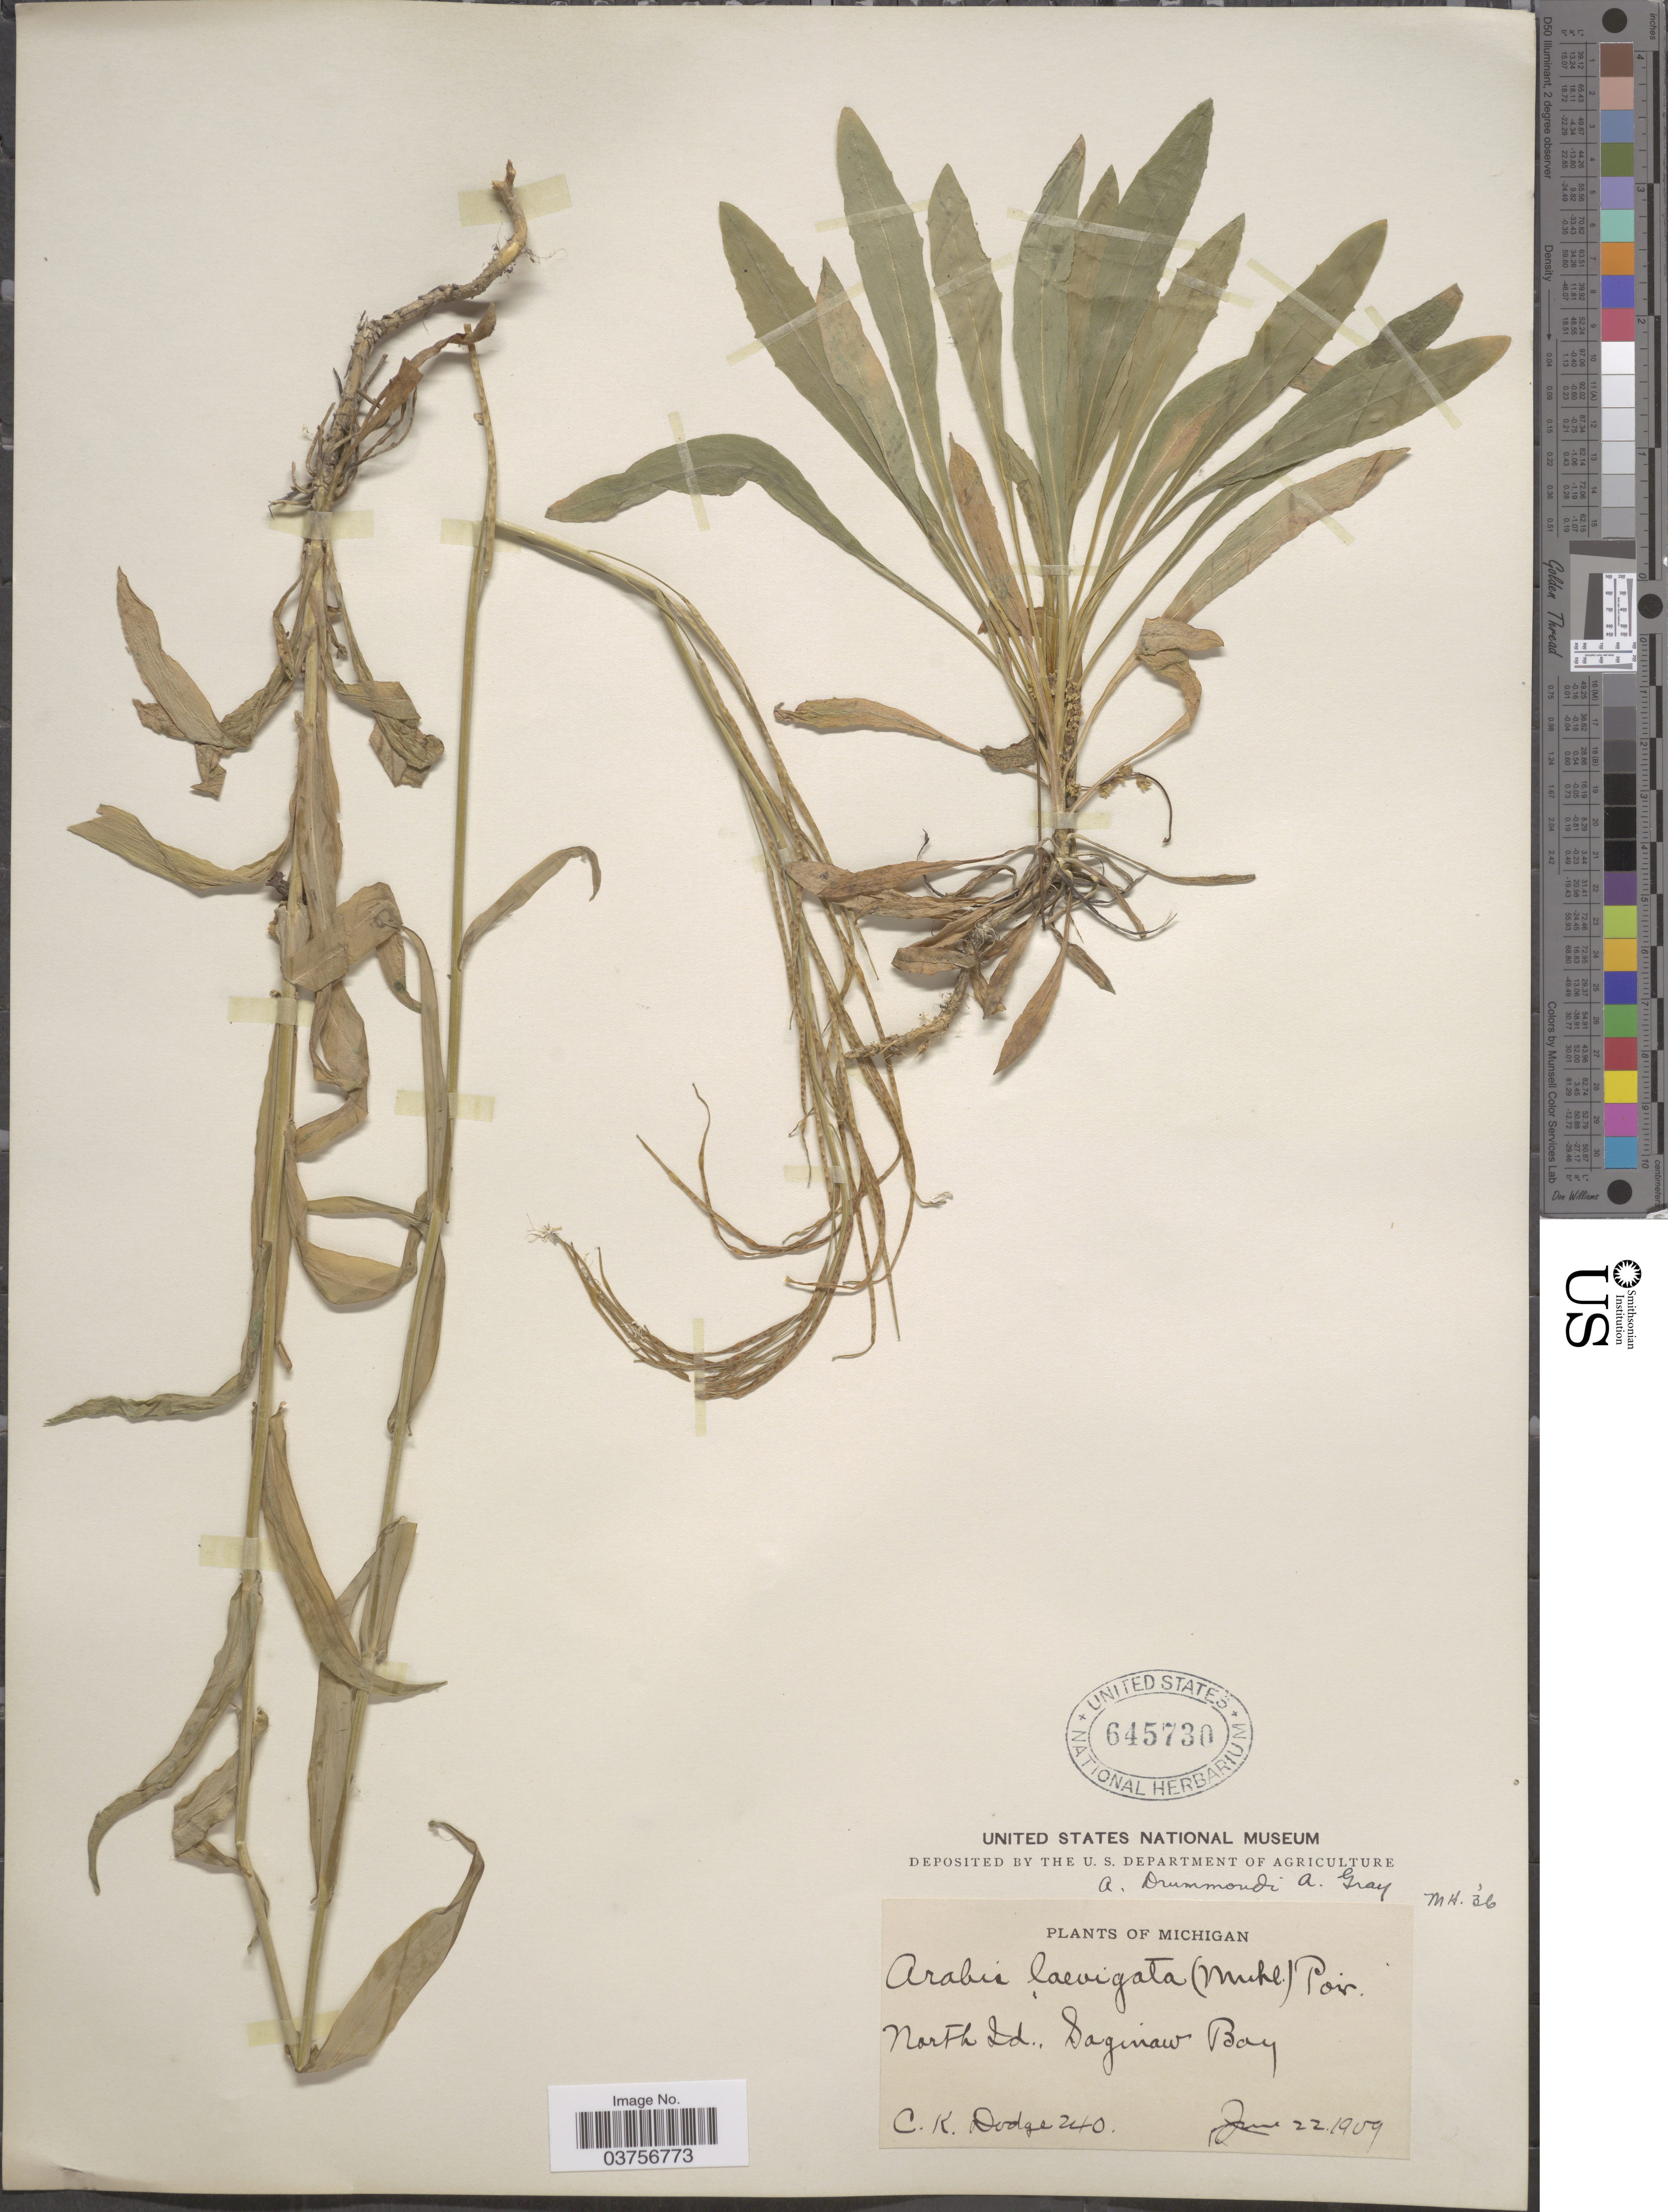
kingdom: Plantae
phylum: Tracheophyta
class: Magnoliopsida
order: Brassicales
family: Brassicaceae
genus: Arabis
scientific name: Arabis drummondii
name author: A. Gray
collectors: C. Dodge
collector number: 240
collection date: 1909-06-22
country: United States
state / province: Michigan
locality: North Id., Saginaw Bay.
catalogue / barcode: US 645730